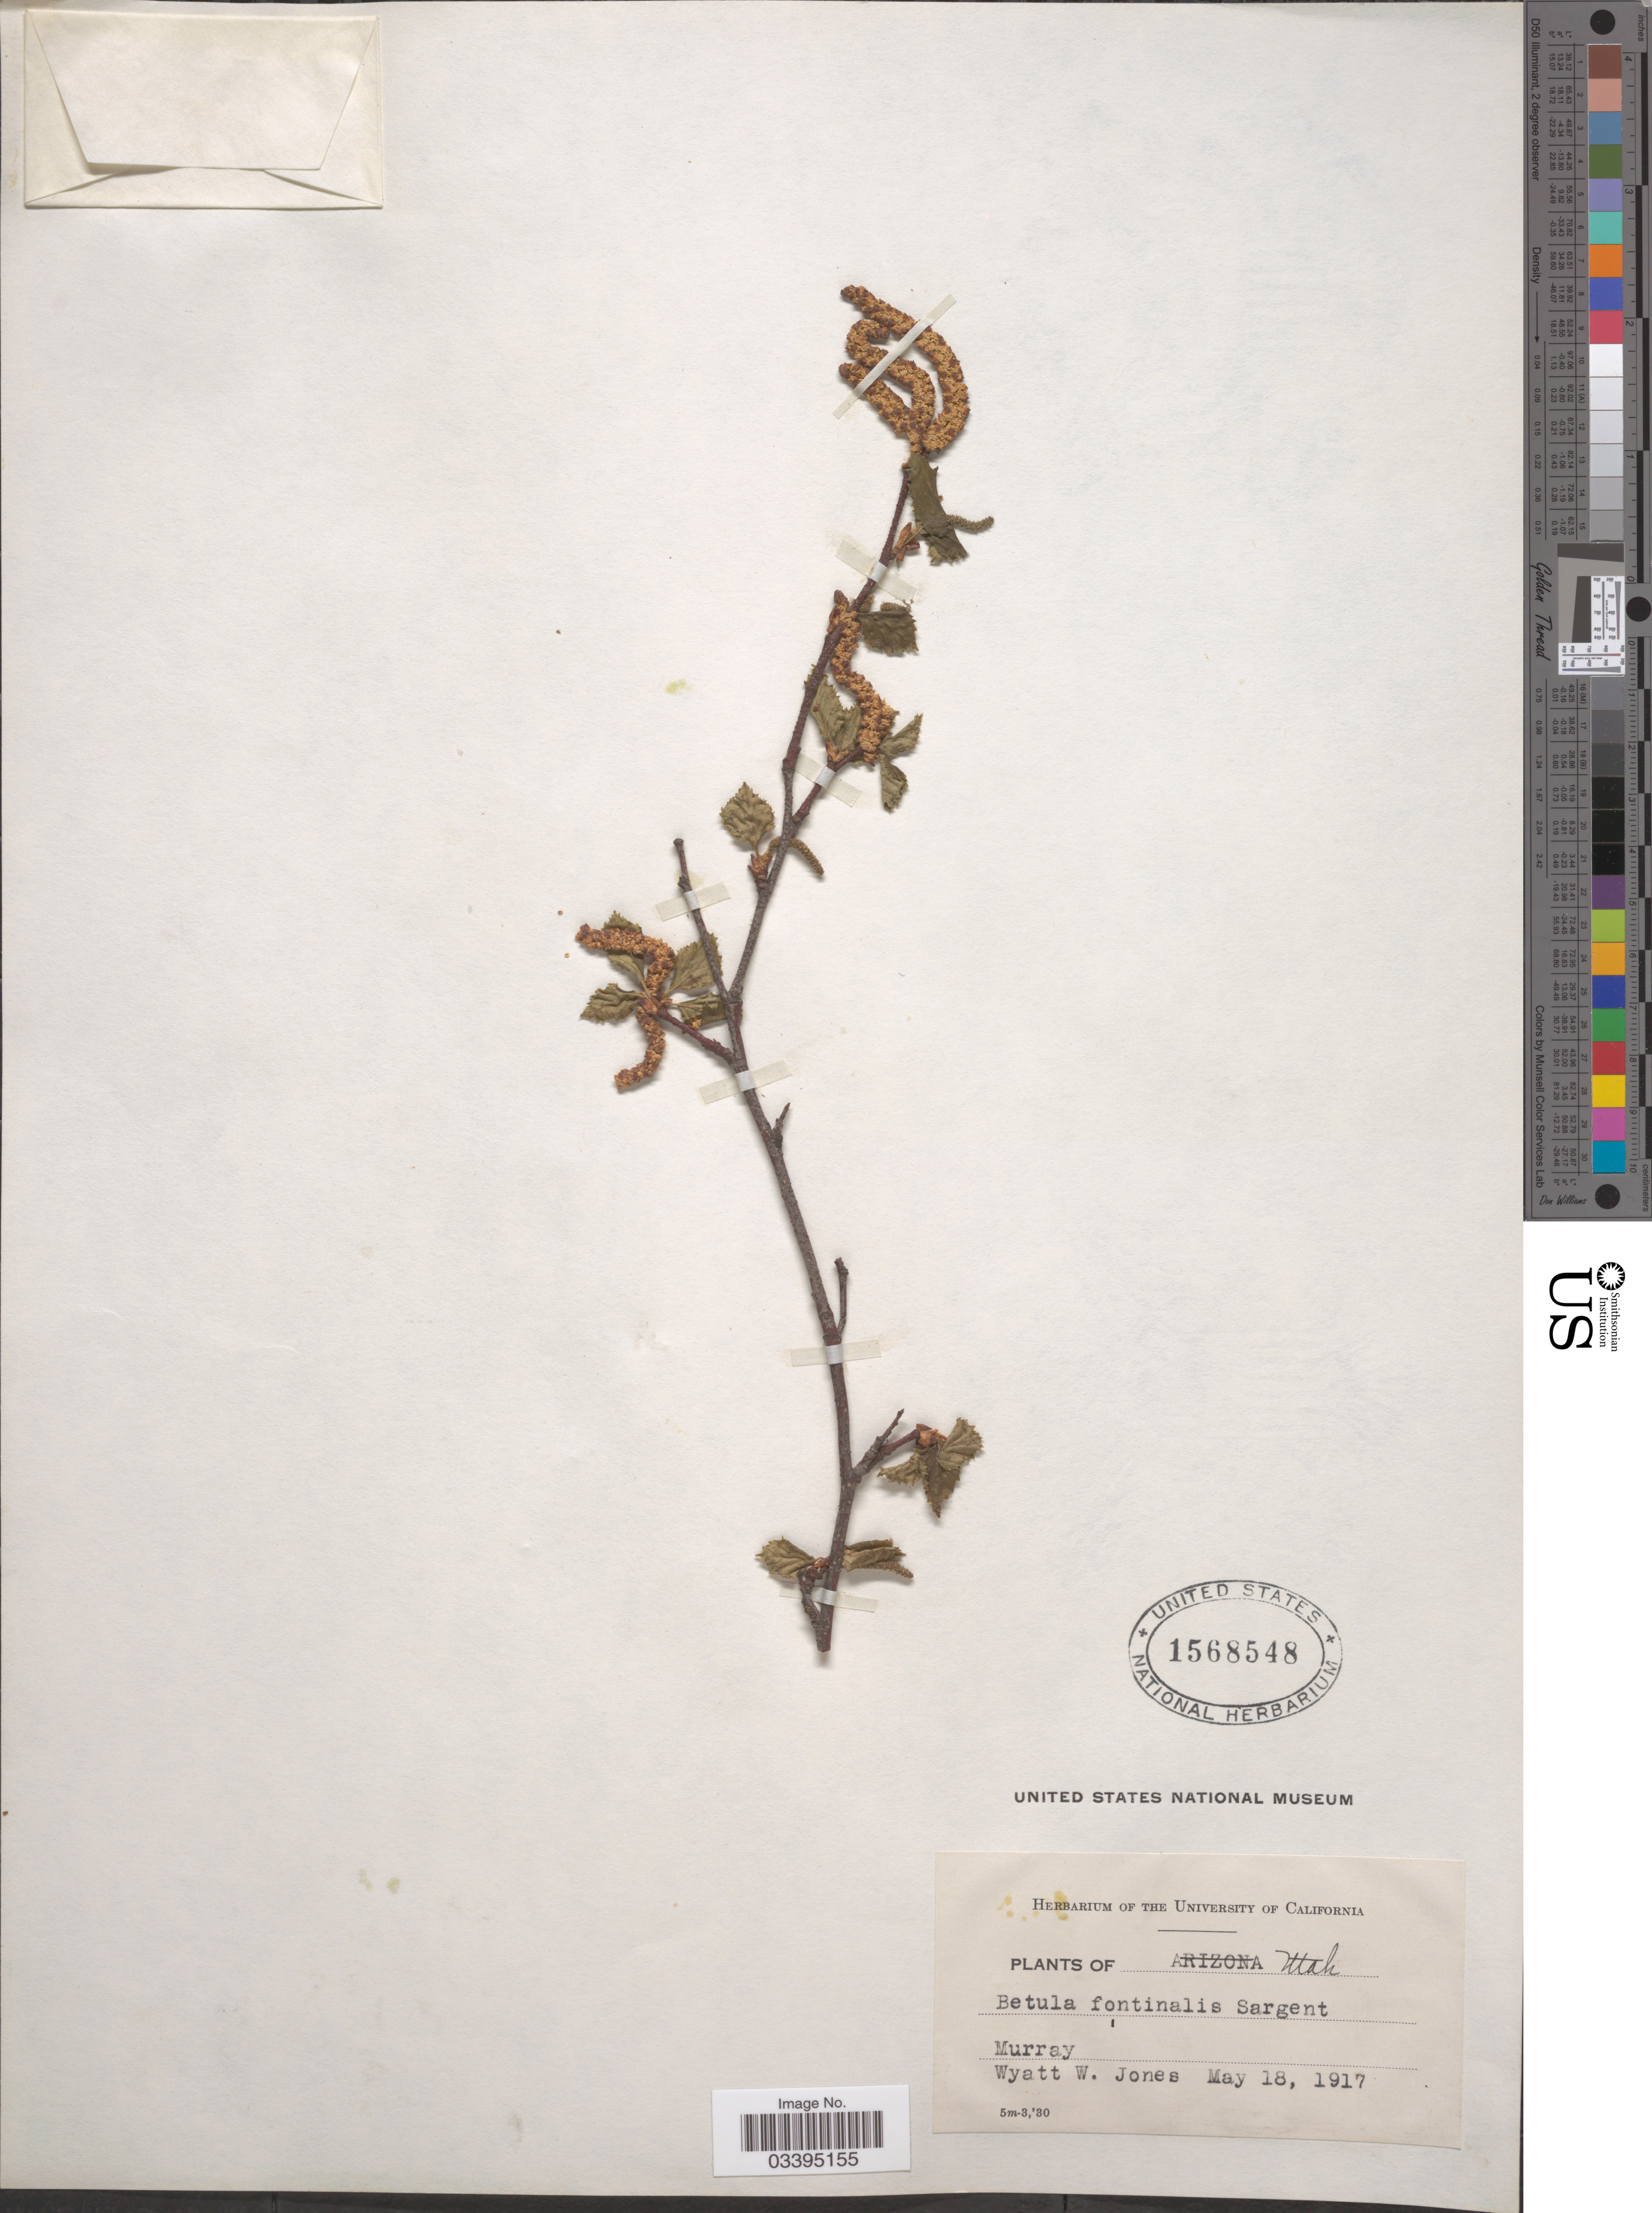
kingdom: Plantae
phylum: Tracheophyta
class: Magnoliopsida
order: Fagales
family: Betulaceae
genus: Betula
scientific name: Betula fontinalis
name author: Sarg.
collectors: W. W. Jones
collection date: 1917-05-18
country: United States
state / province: Utah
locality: Murray.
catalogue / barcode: US 1568548